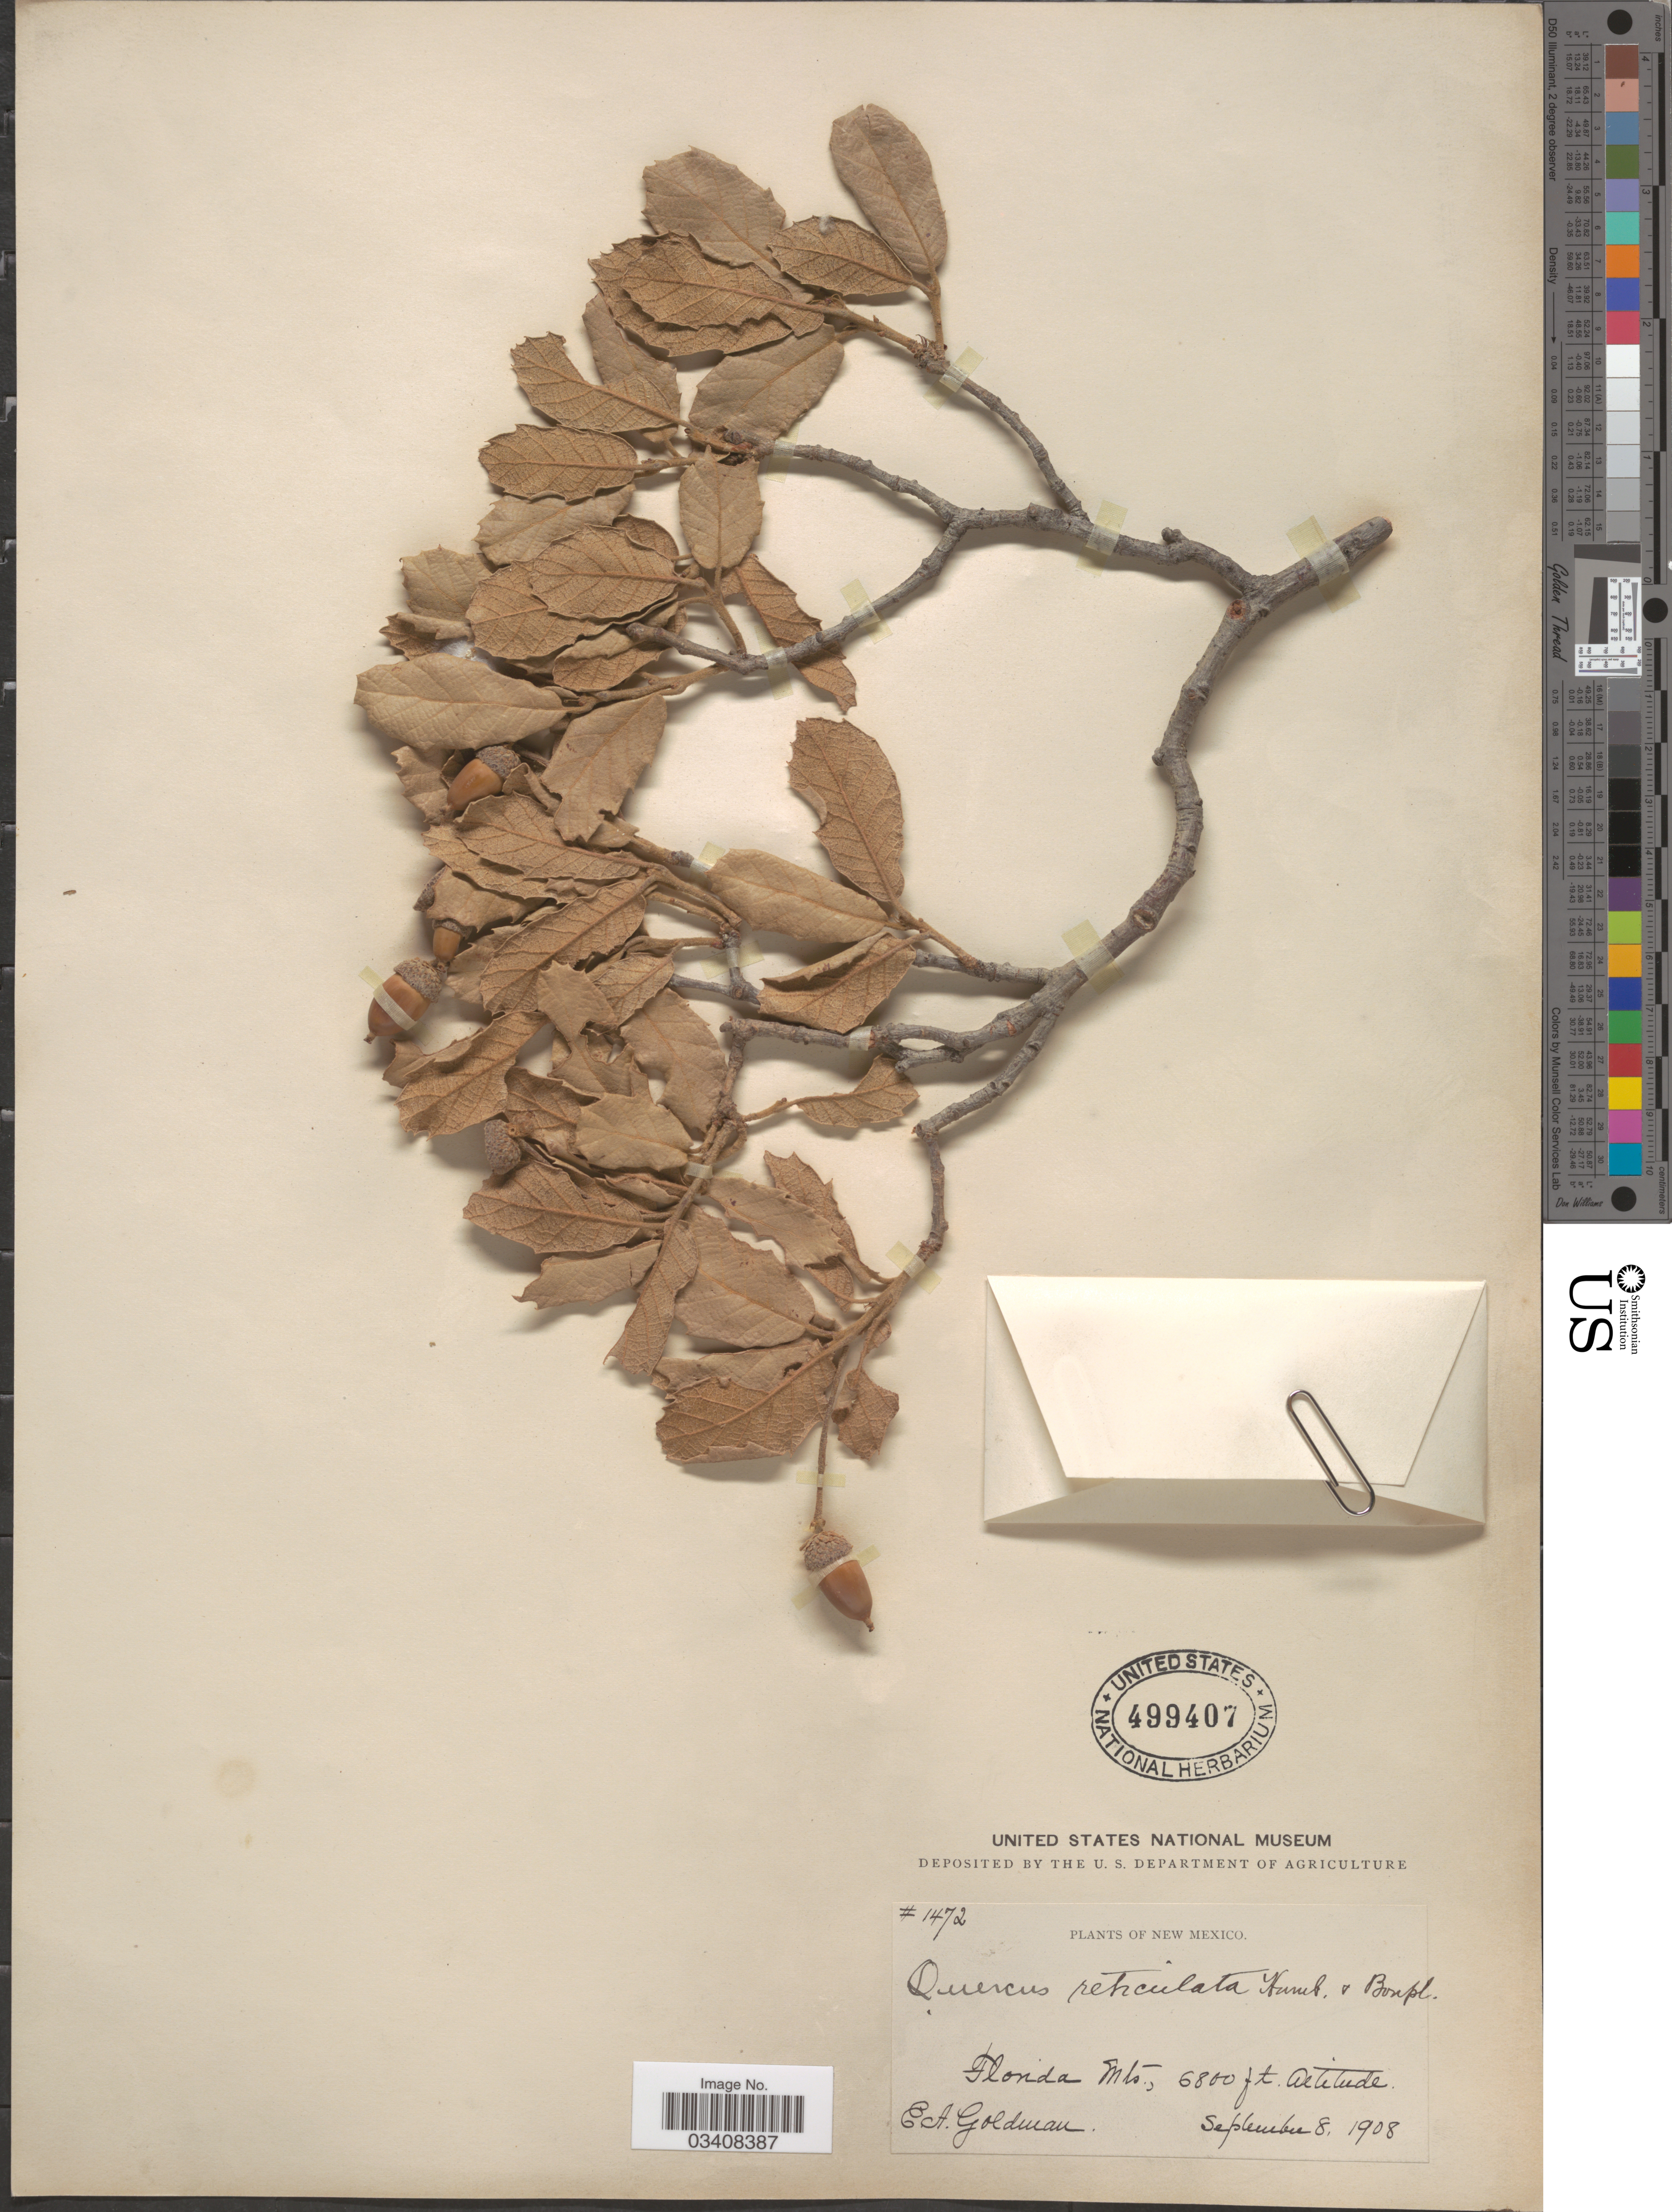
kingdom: Plantae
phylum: Tracheophyta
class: Magnoliopsida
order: Fagales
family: Fagaceae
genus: Quercus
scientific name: Quercus rugosa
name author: Née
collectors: E. A. Goldman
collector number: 1472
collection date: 1908-09-08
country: United States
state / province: New Mexico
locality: Florida Mts.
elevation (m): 2073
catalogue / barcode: US 499407